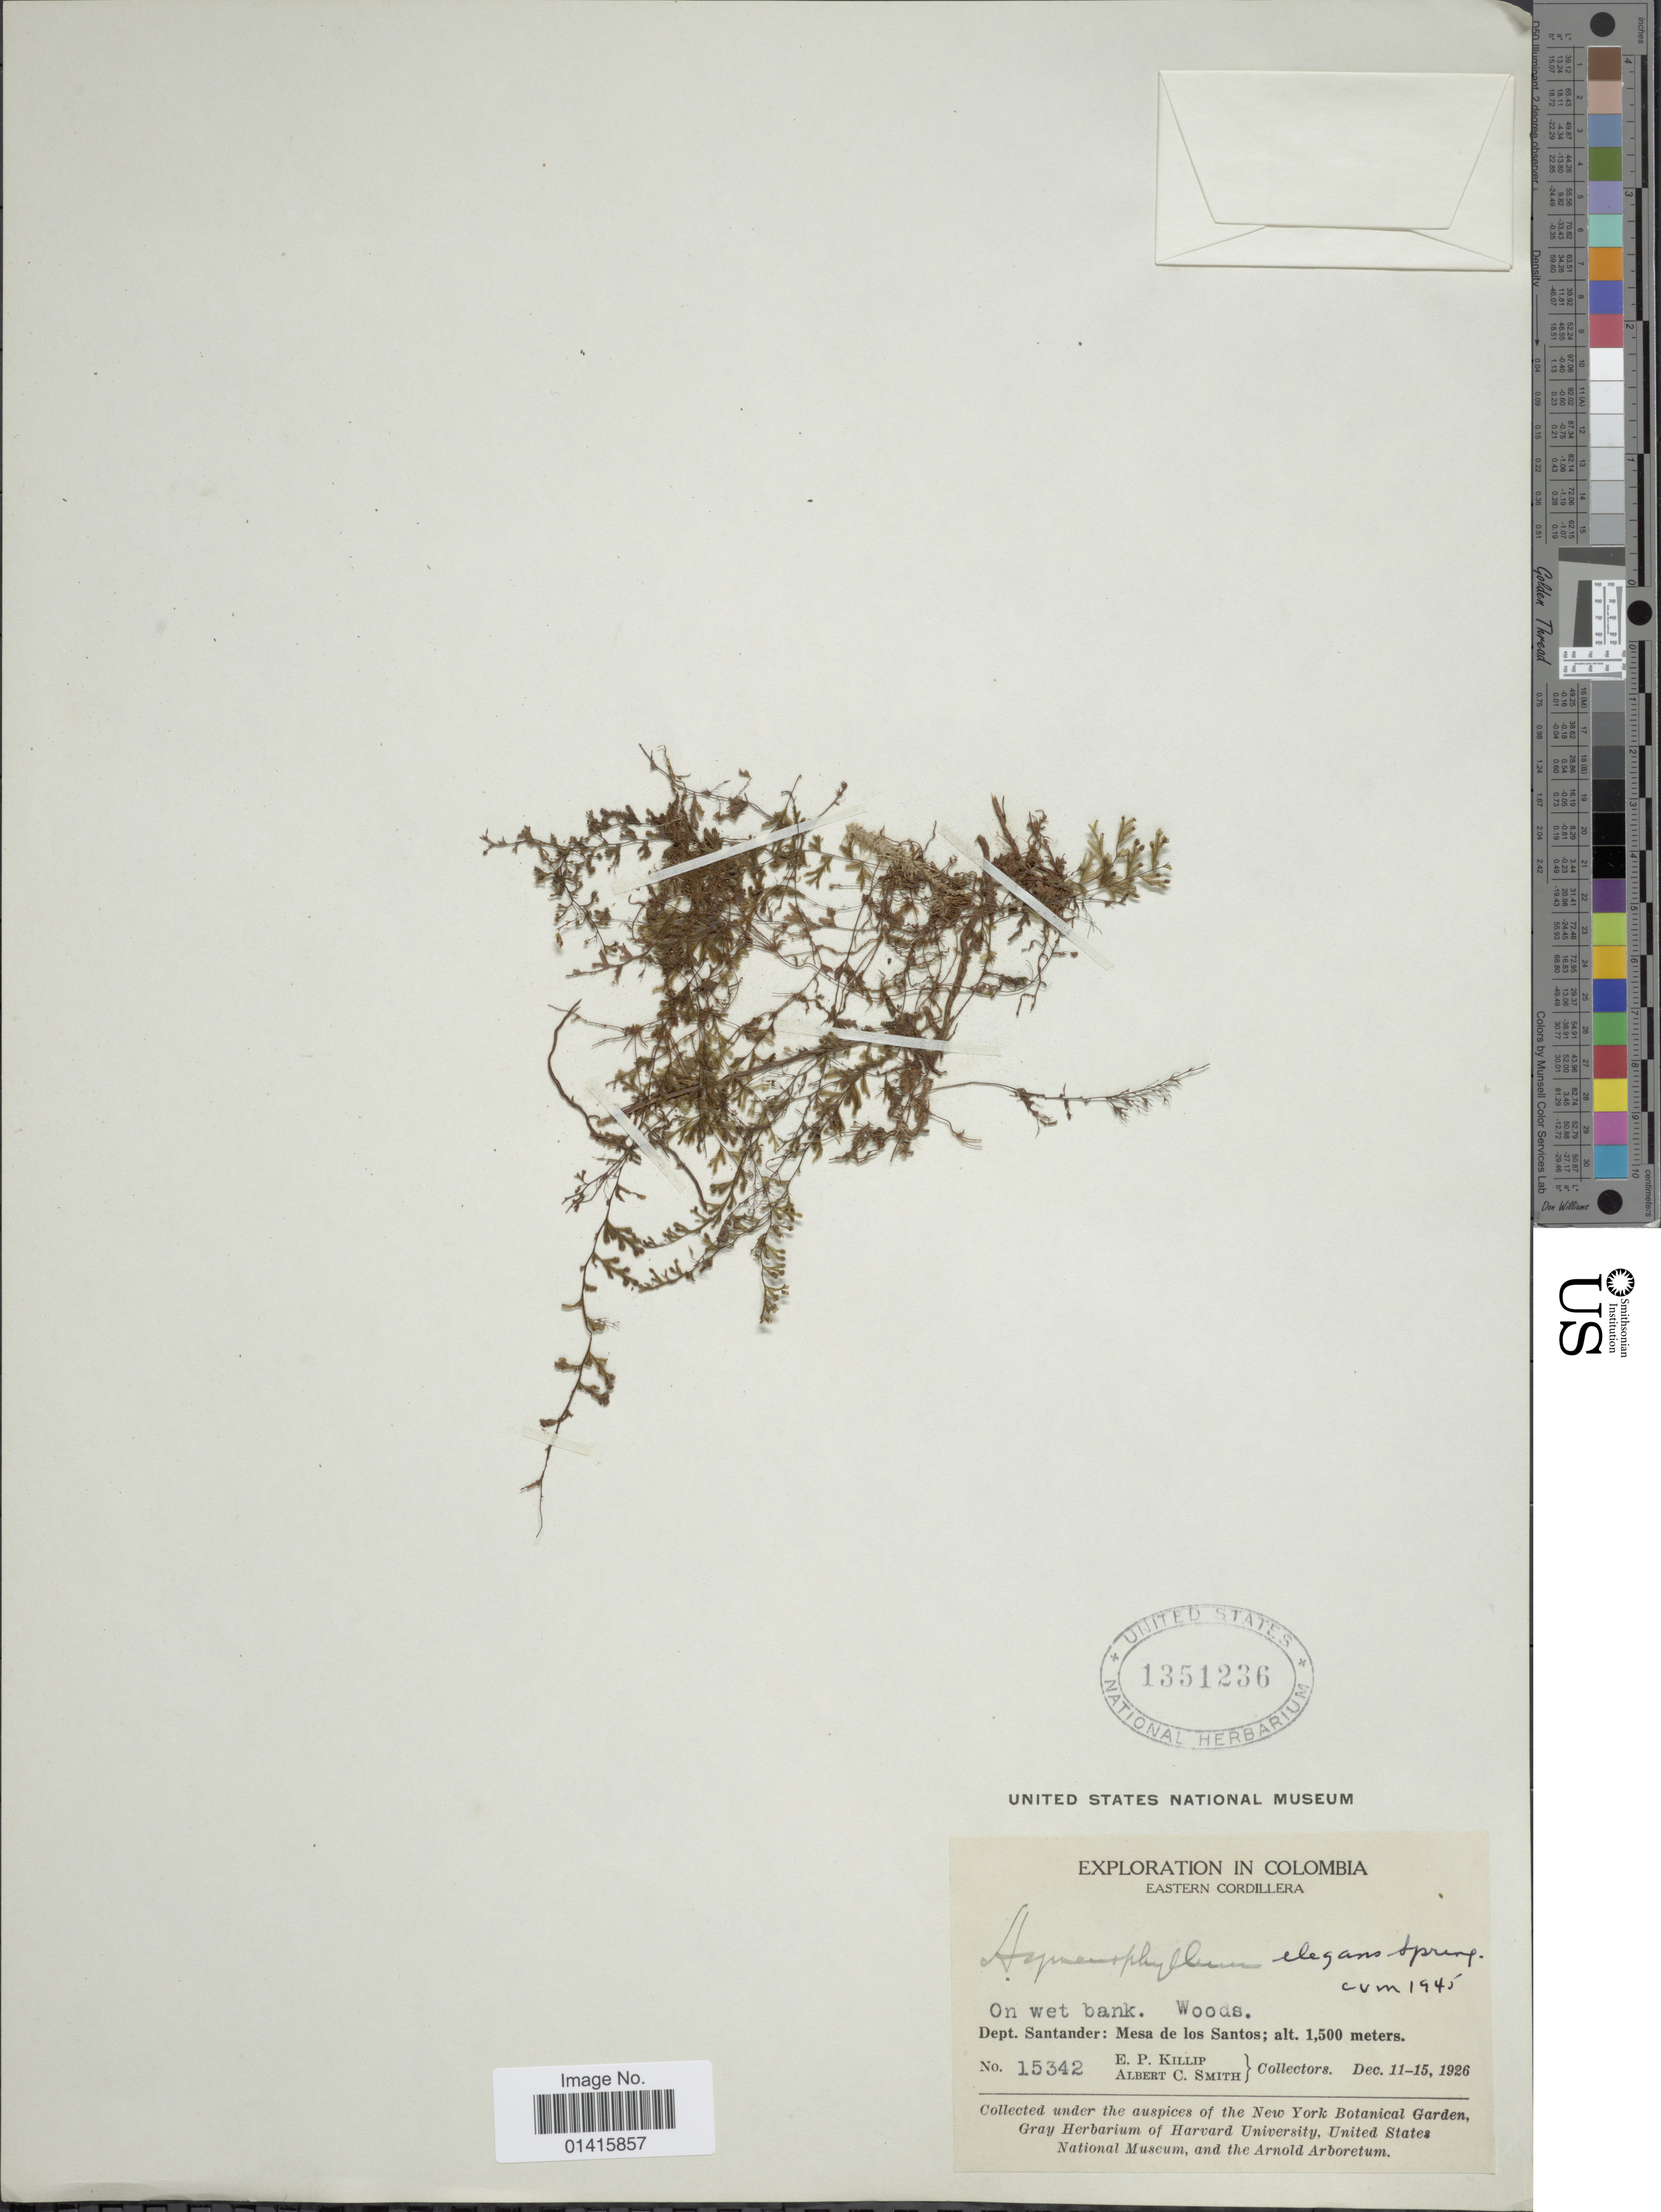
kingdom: Plantae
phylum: Tracheophyta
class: Polypodiopsida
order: Hymenophyllales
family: Hymenophyllaceae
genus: Hymenophyllum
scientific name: Hymenophyllum elegans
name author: Spreng.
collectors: E. P. Killip & A. C. Smith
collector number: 15342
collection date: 1926-12-11/1926-12-15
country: Colombia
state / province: Santander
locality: Eastern Cordillera, Dept. Santander: Mesa de los Santos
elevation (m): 1500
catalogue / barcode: US 1351236